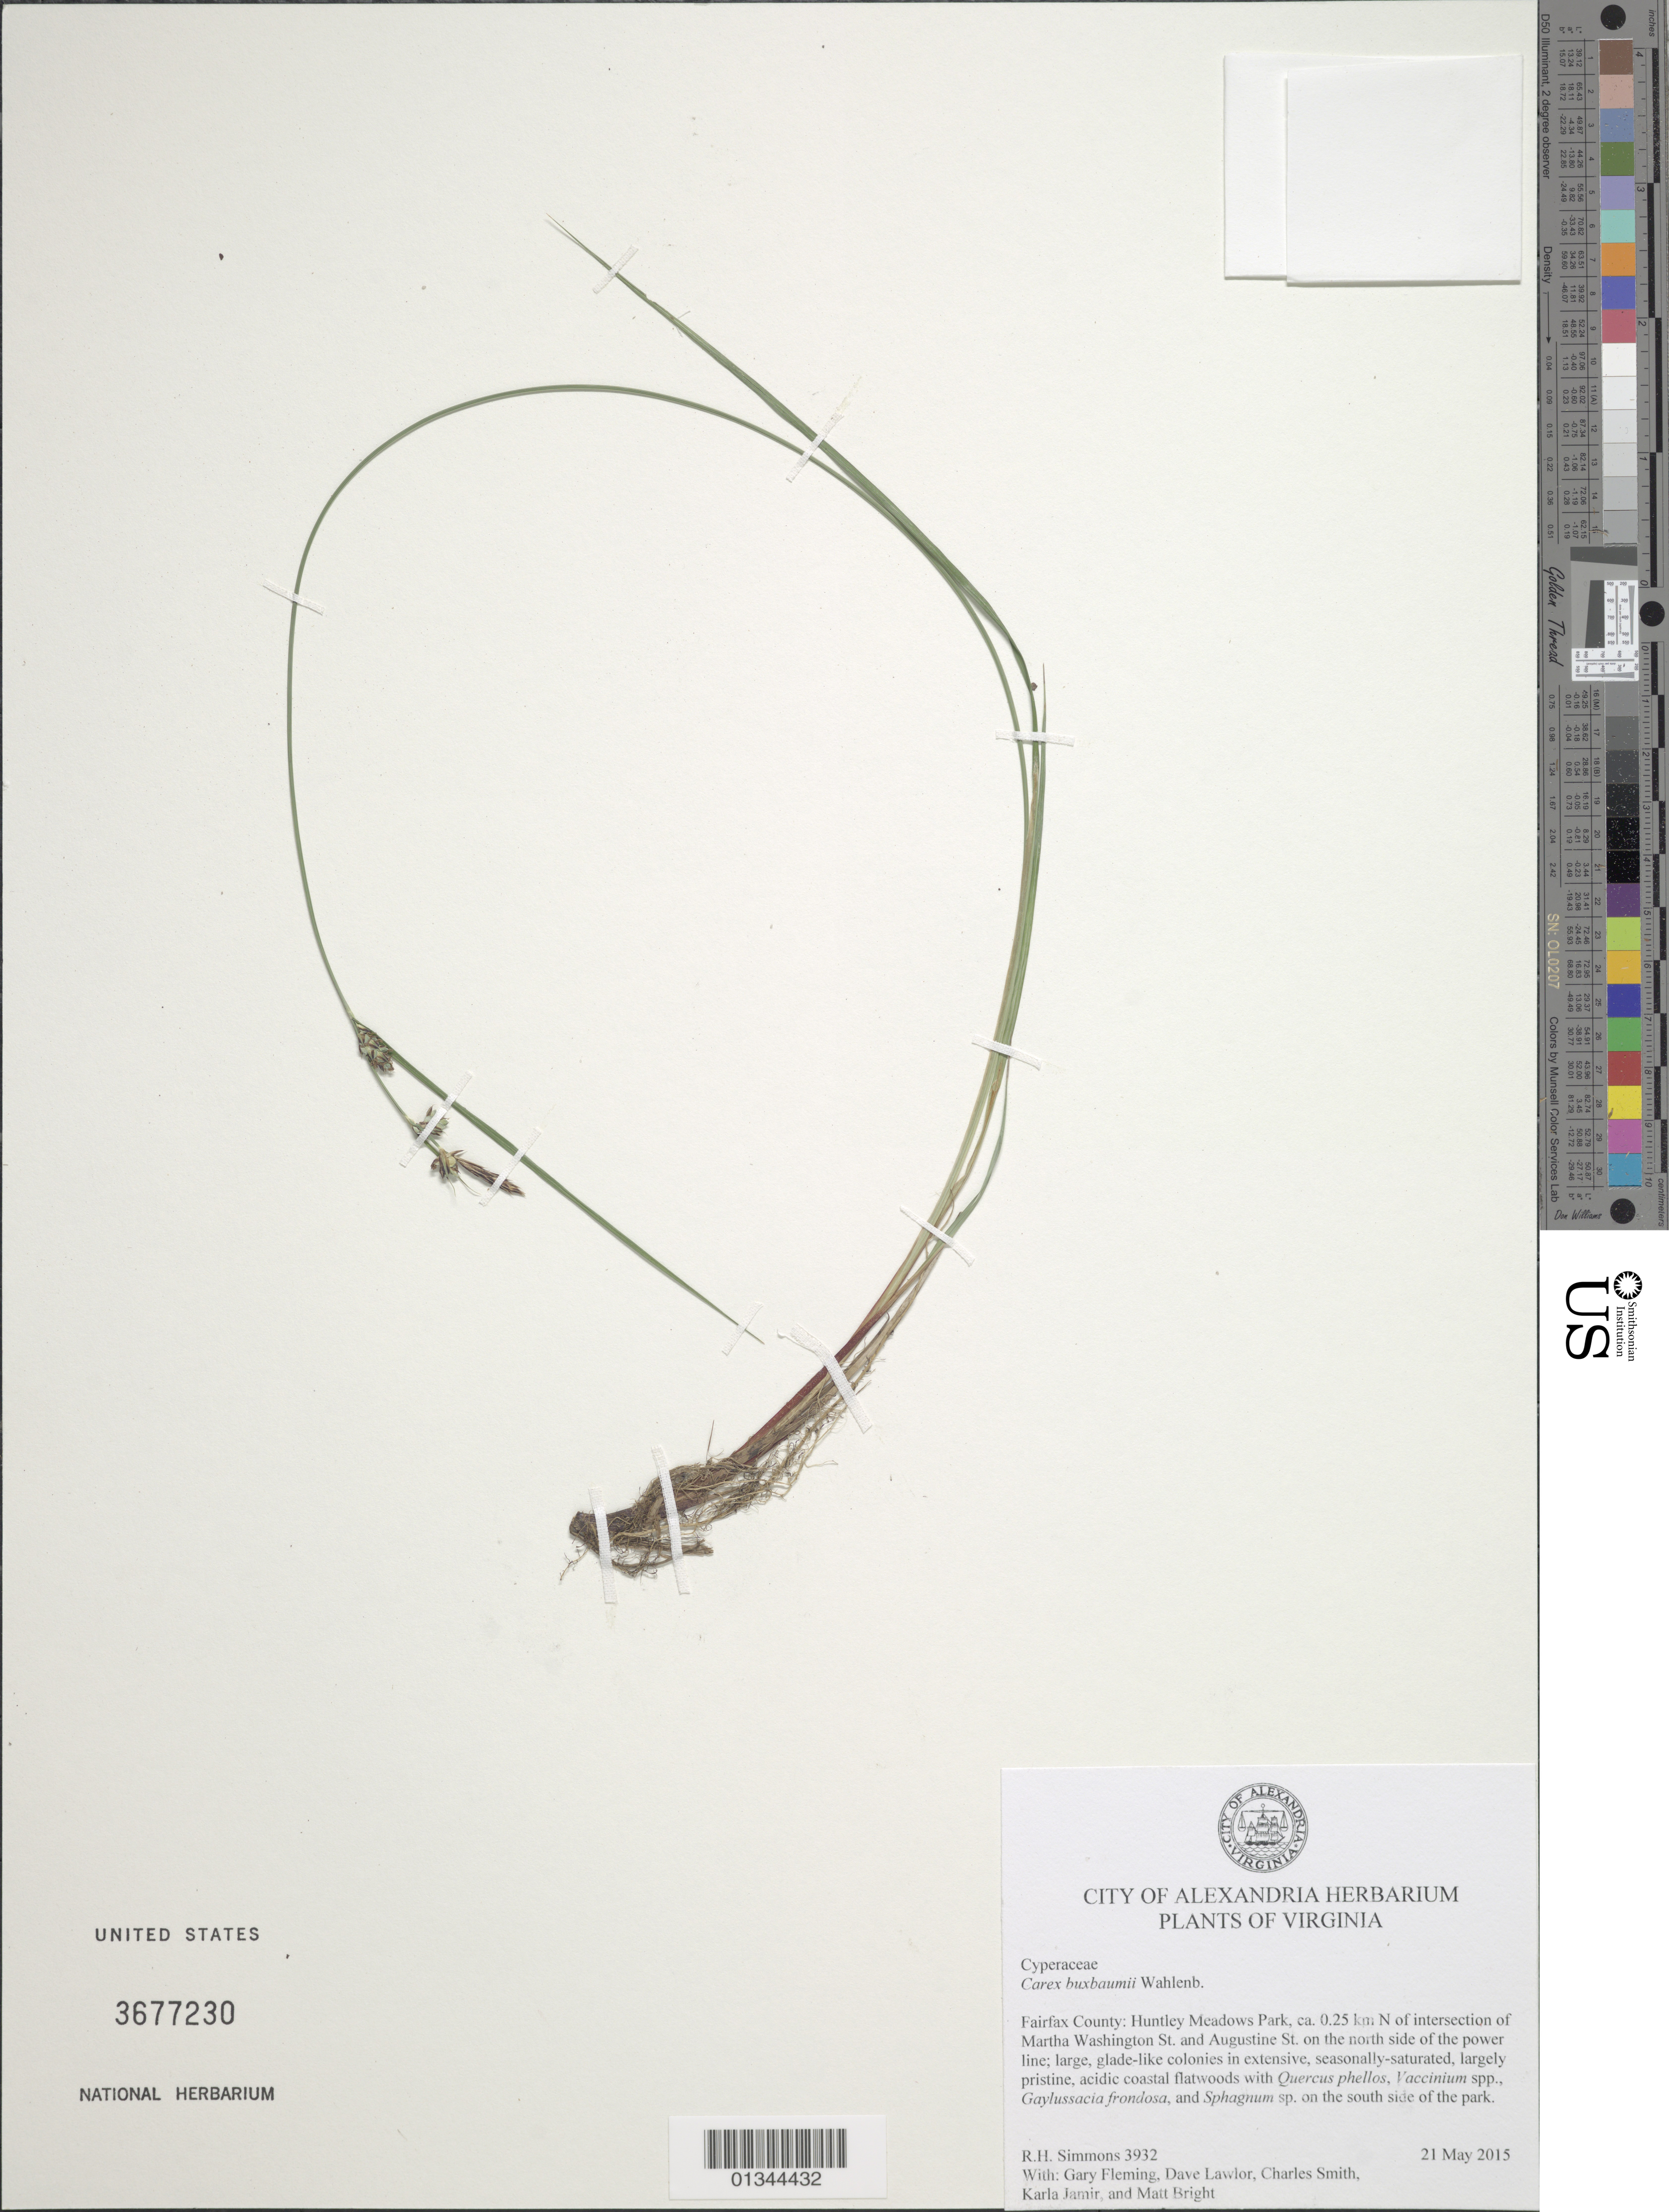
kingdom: Plantae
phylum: Tracheophyta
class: Liliopsida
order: Poales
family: Cyperaceae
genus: Carex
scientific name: Carex buxbaumii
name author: Wahlenb.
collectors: R. H. Simmons, G. Fleming, D. Lawlor, C. Smith, K. Jamir & M. Bright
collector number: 3932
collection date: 2015-05-21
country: United States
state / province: Virginia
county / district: Fairfax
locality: Huntley Meadows Park, ca. 0.25 km N of intersection of Martha Washington Street and Augustine Street on the north side of the power line, on south side of park.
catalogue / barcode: US 3677230